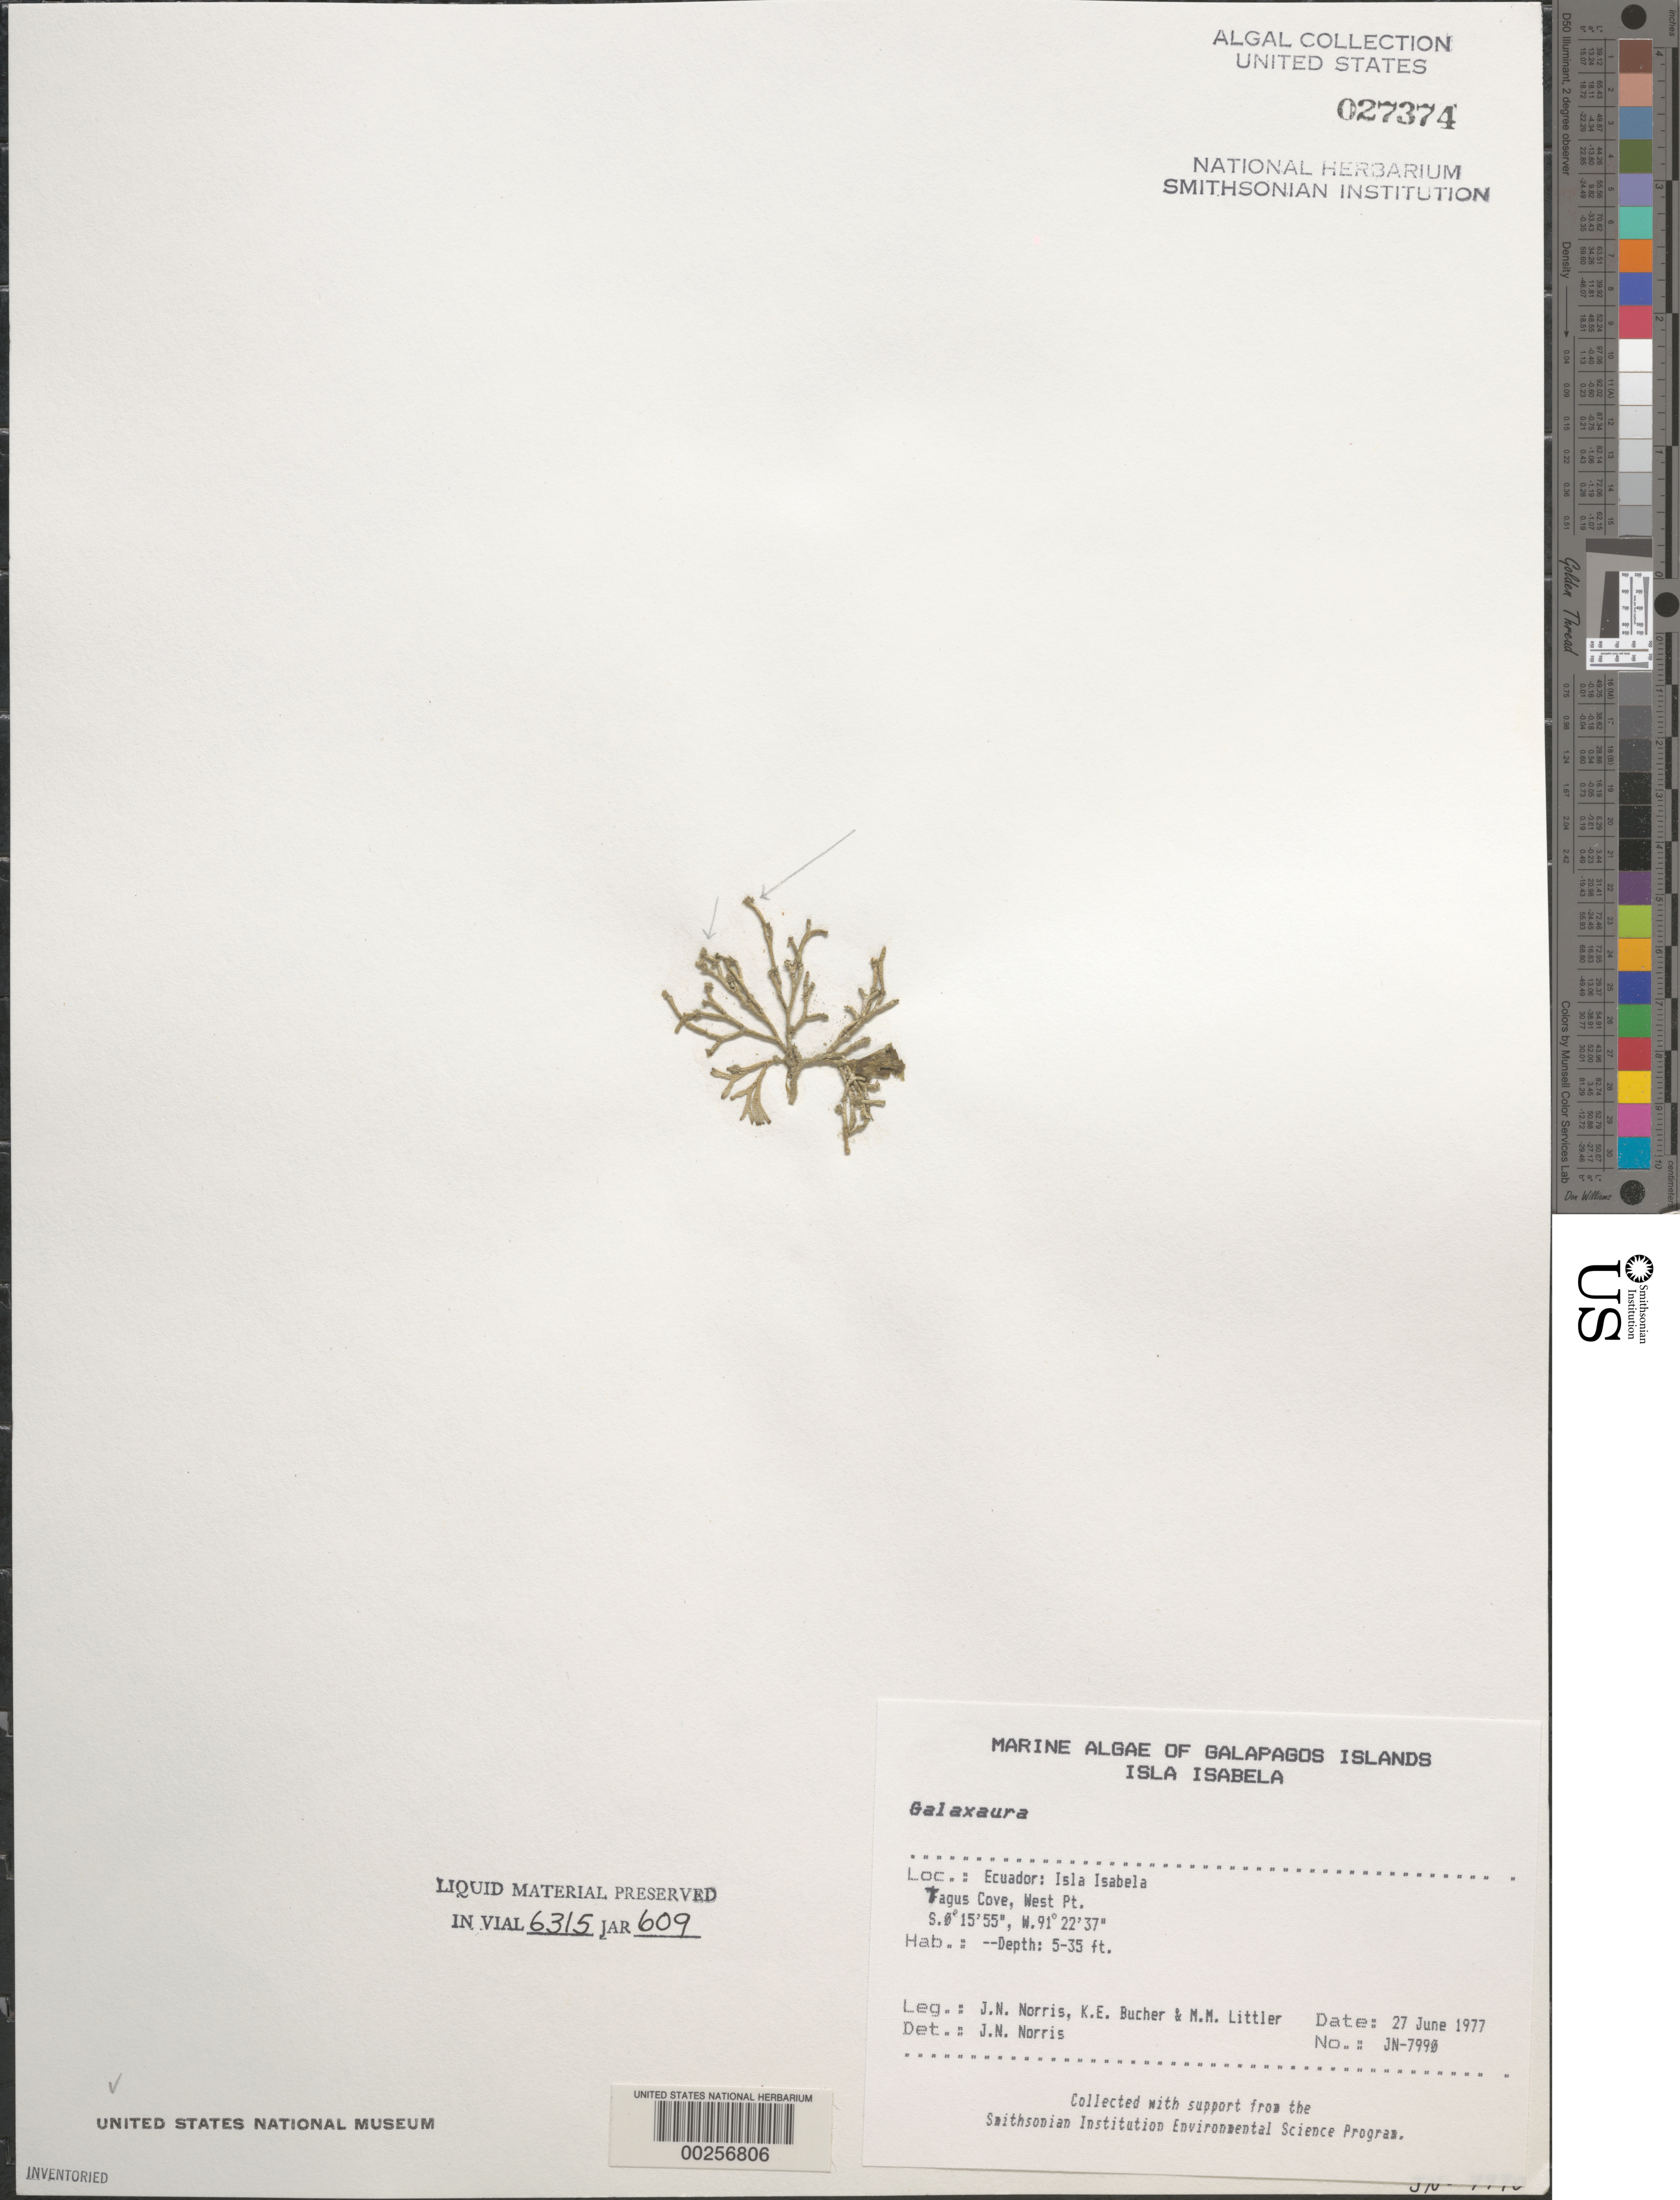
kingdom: Plantae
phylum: Rhodophyta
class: Florideophyceae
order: Nemaliales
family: Galaxauraceae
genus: Galaxaura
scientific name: Galaxaura sp.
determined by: Norris, James N.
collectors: J. N. Norris, K. E. Bucher & M. M. Littler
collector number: JN-7990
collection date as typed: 27 Jun 1977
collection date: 1977-06-27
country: Ecuador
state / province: Colón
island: Isabela [Albemarle]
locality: Tagus Cove, West Point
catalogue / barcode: US 27374